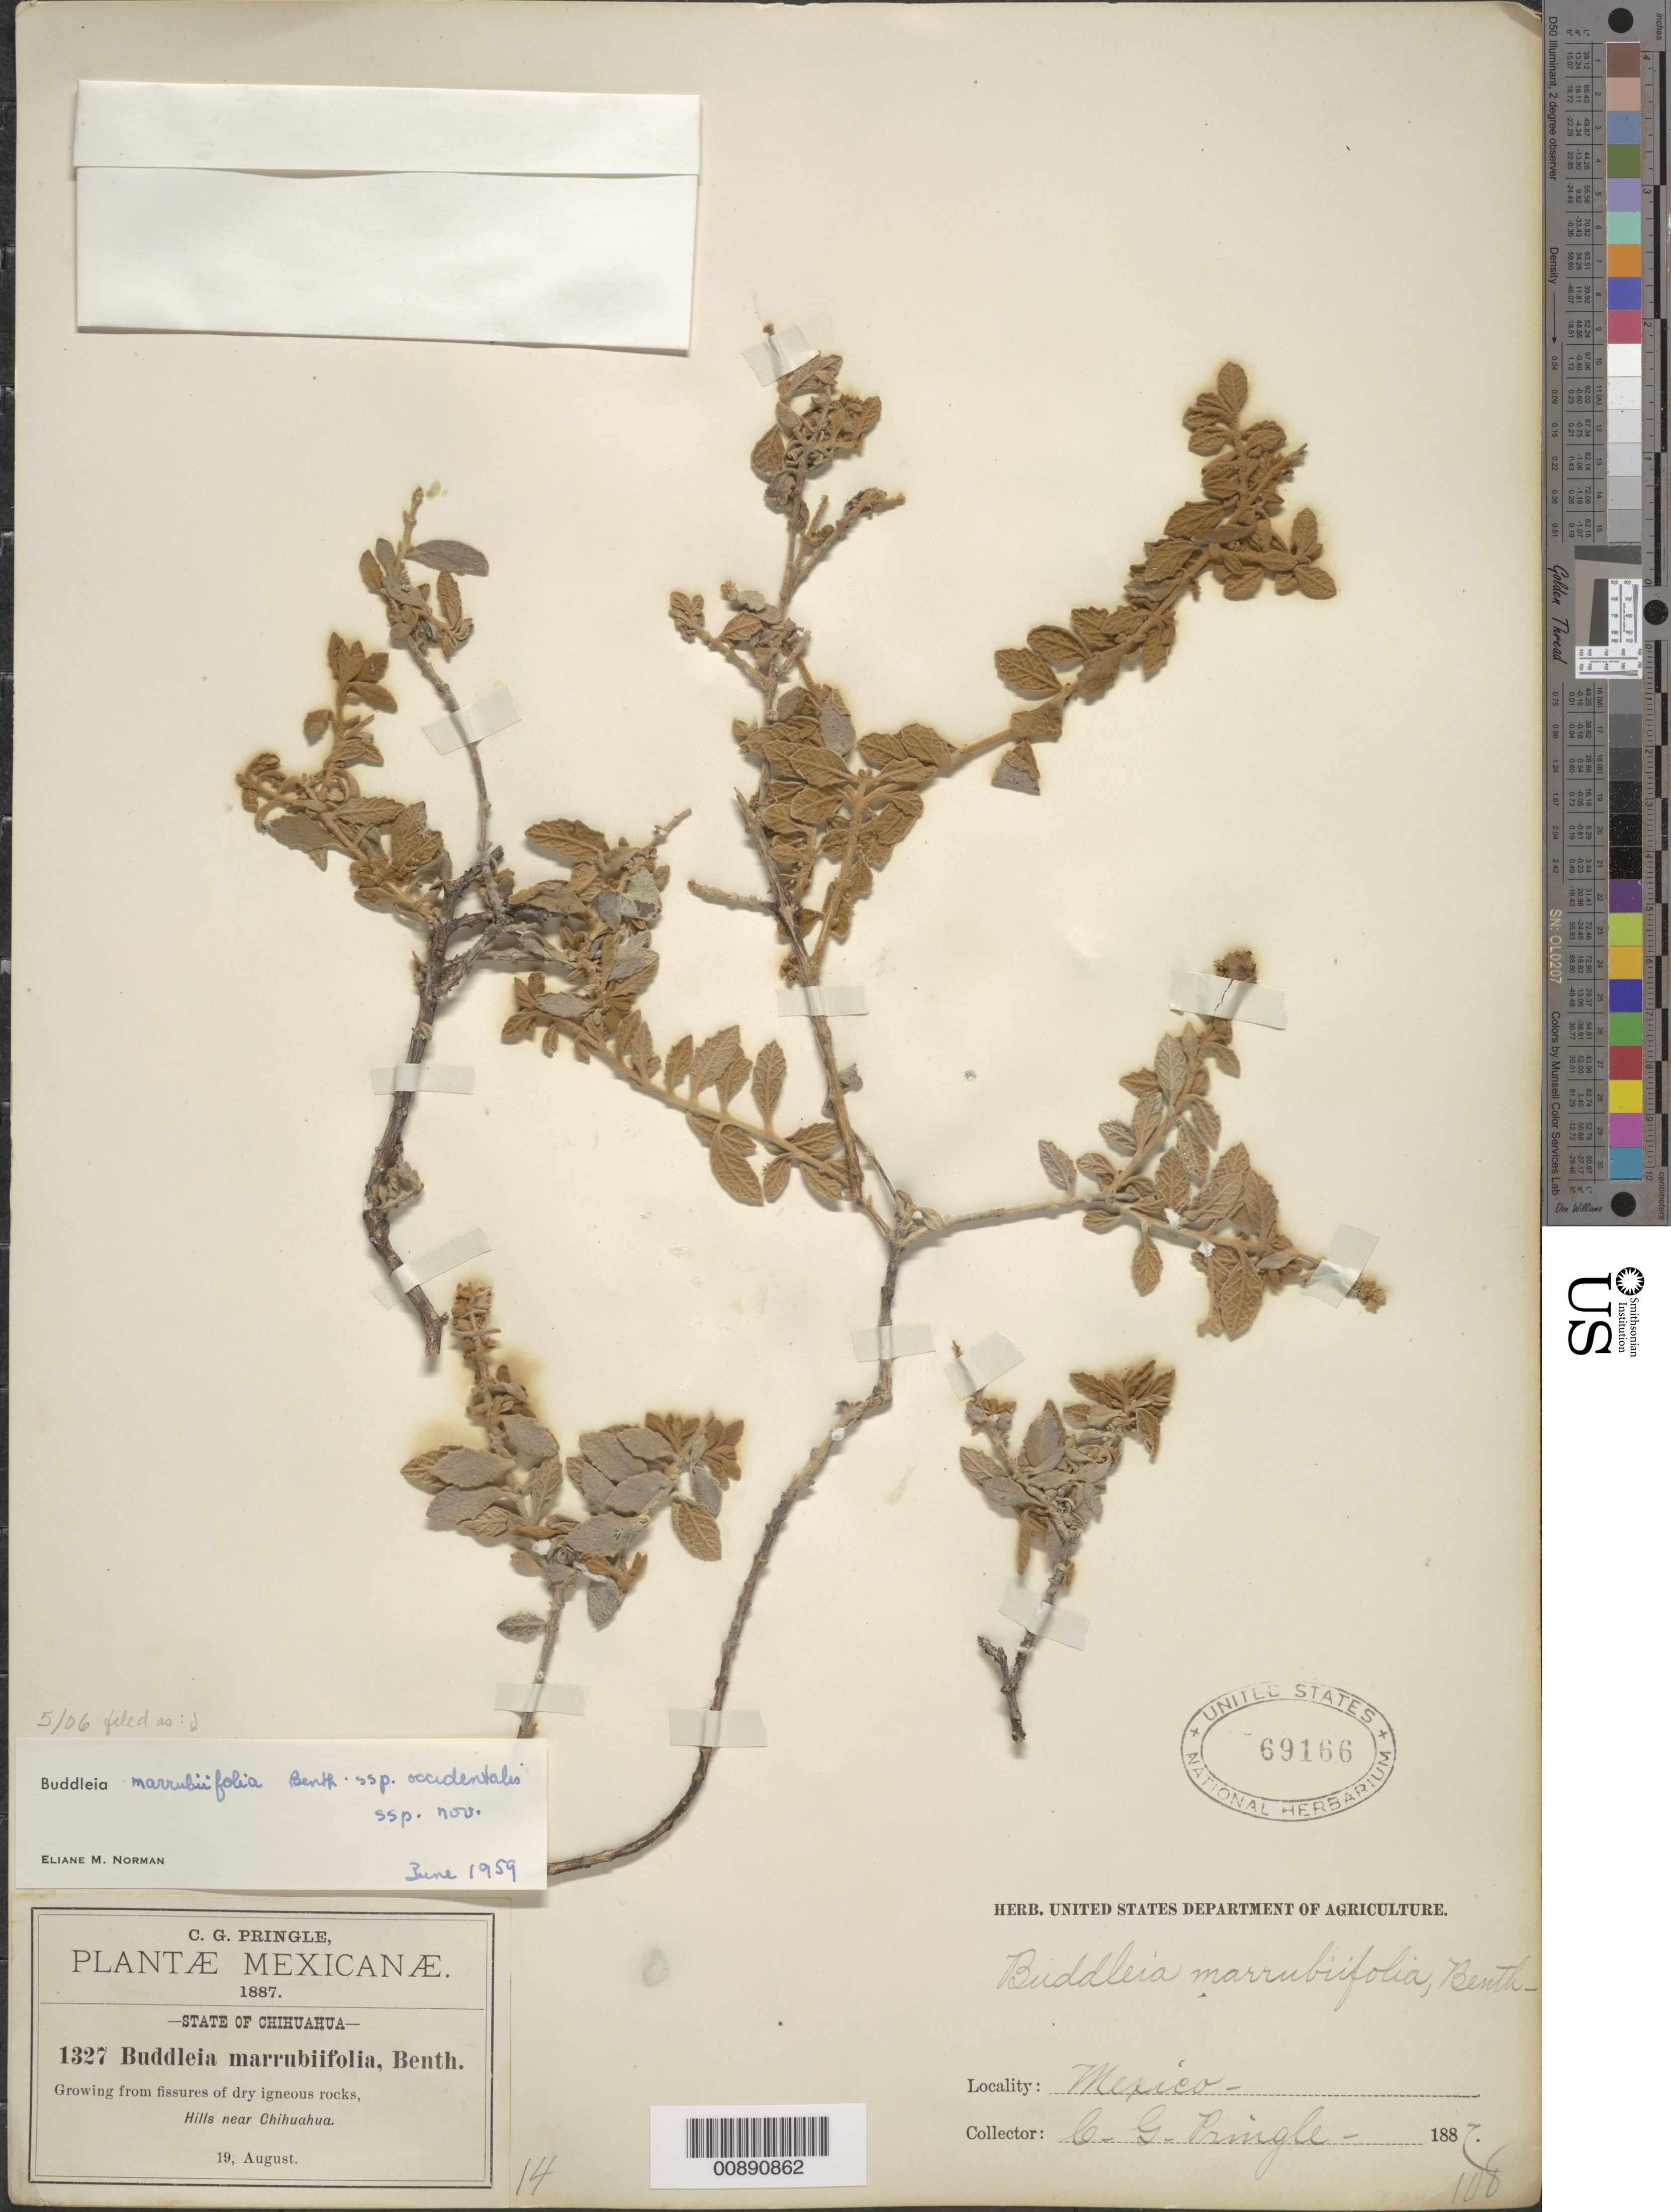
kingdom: Plantae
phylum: Tracheophyta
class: Magnoliopsida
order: Lamiales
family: Scrophulariaceae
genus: Buddleja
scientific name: Buddleja marrubiifolia subsp. occidentalis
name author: Benth.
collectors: C. G. Pringle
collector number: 1327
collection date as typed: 19 Aug 1887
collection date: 1887-08-19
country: Mexico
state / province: Chihuahua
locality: Hills near Chihuahua.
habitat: Growing from fissures of dry igneous rocks.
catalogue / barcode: US 69166